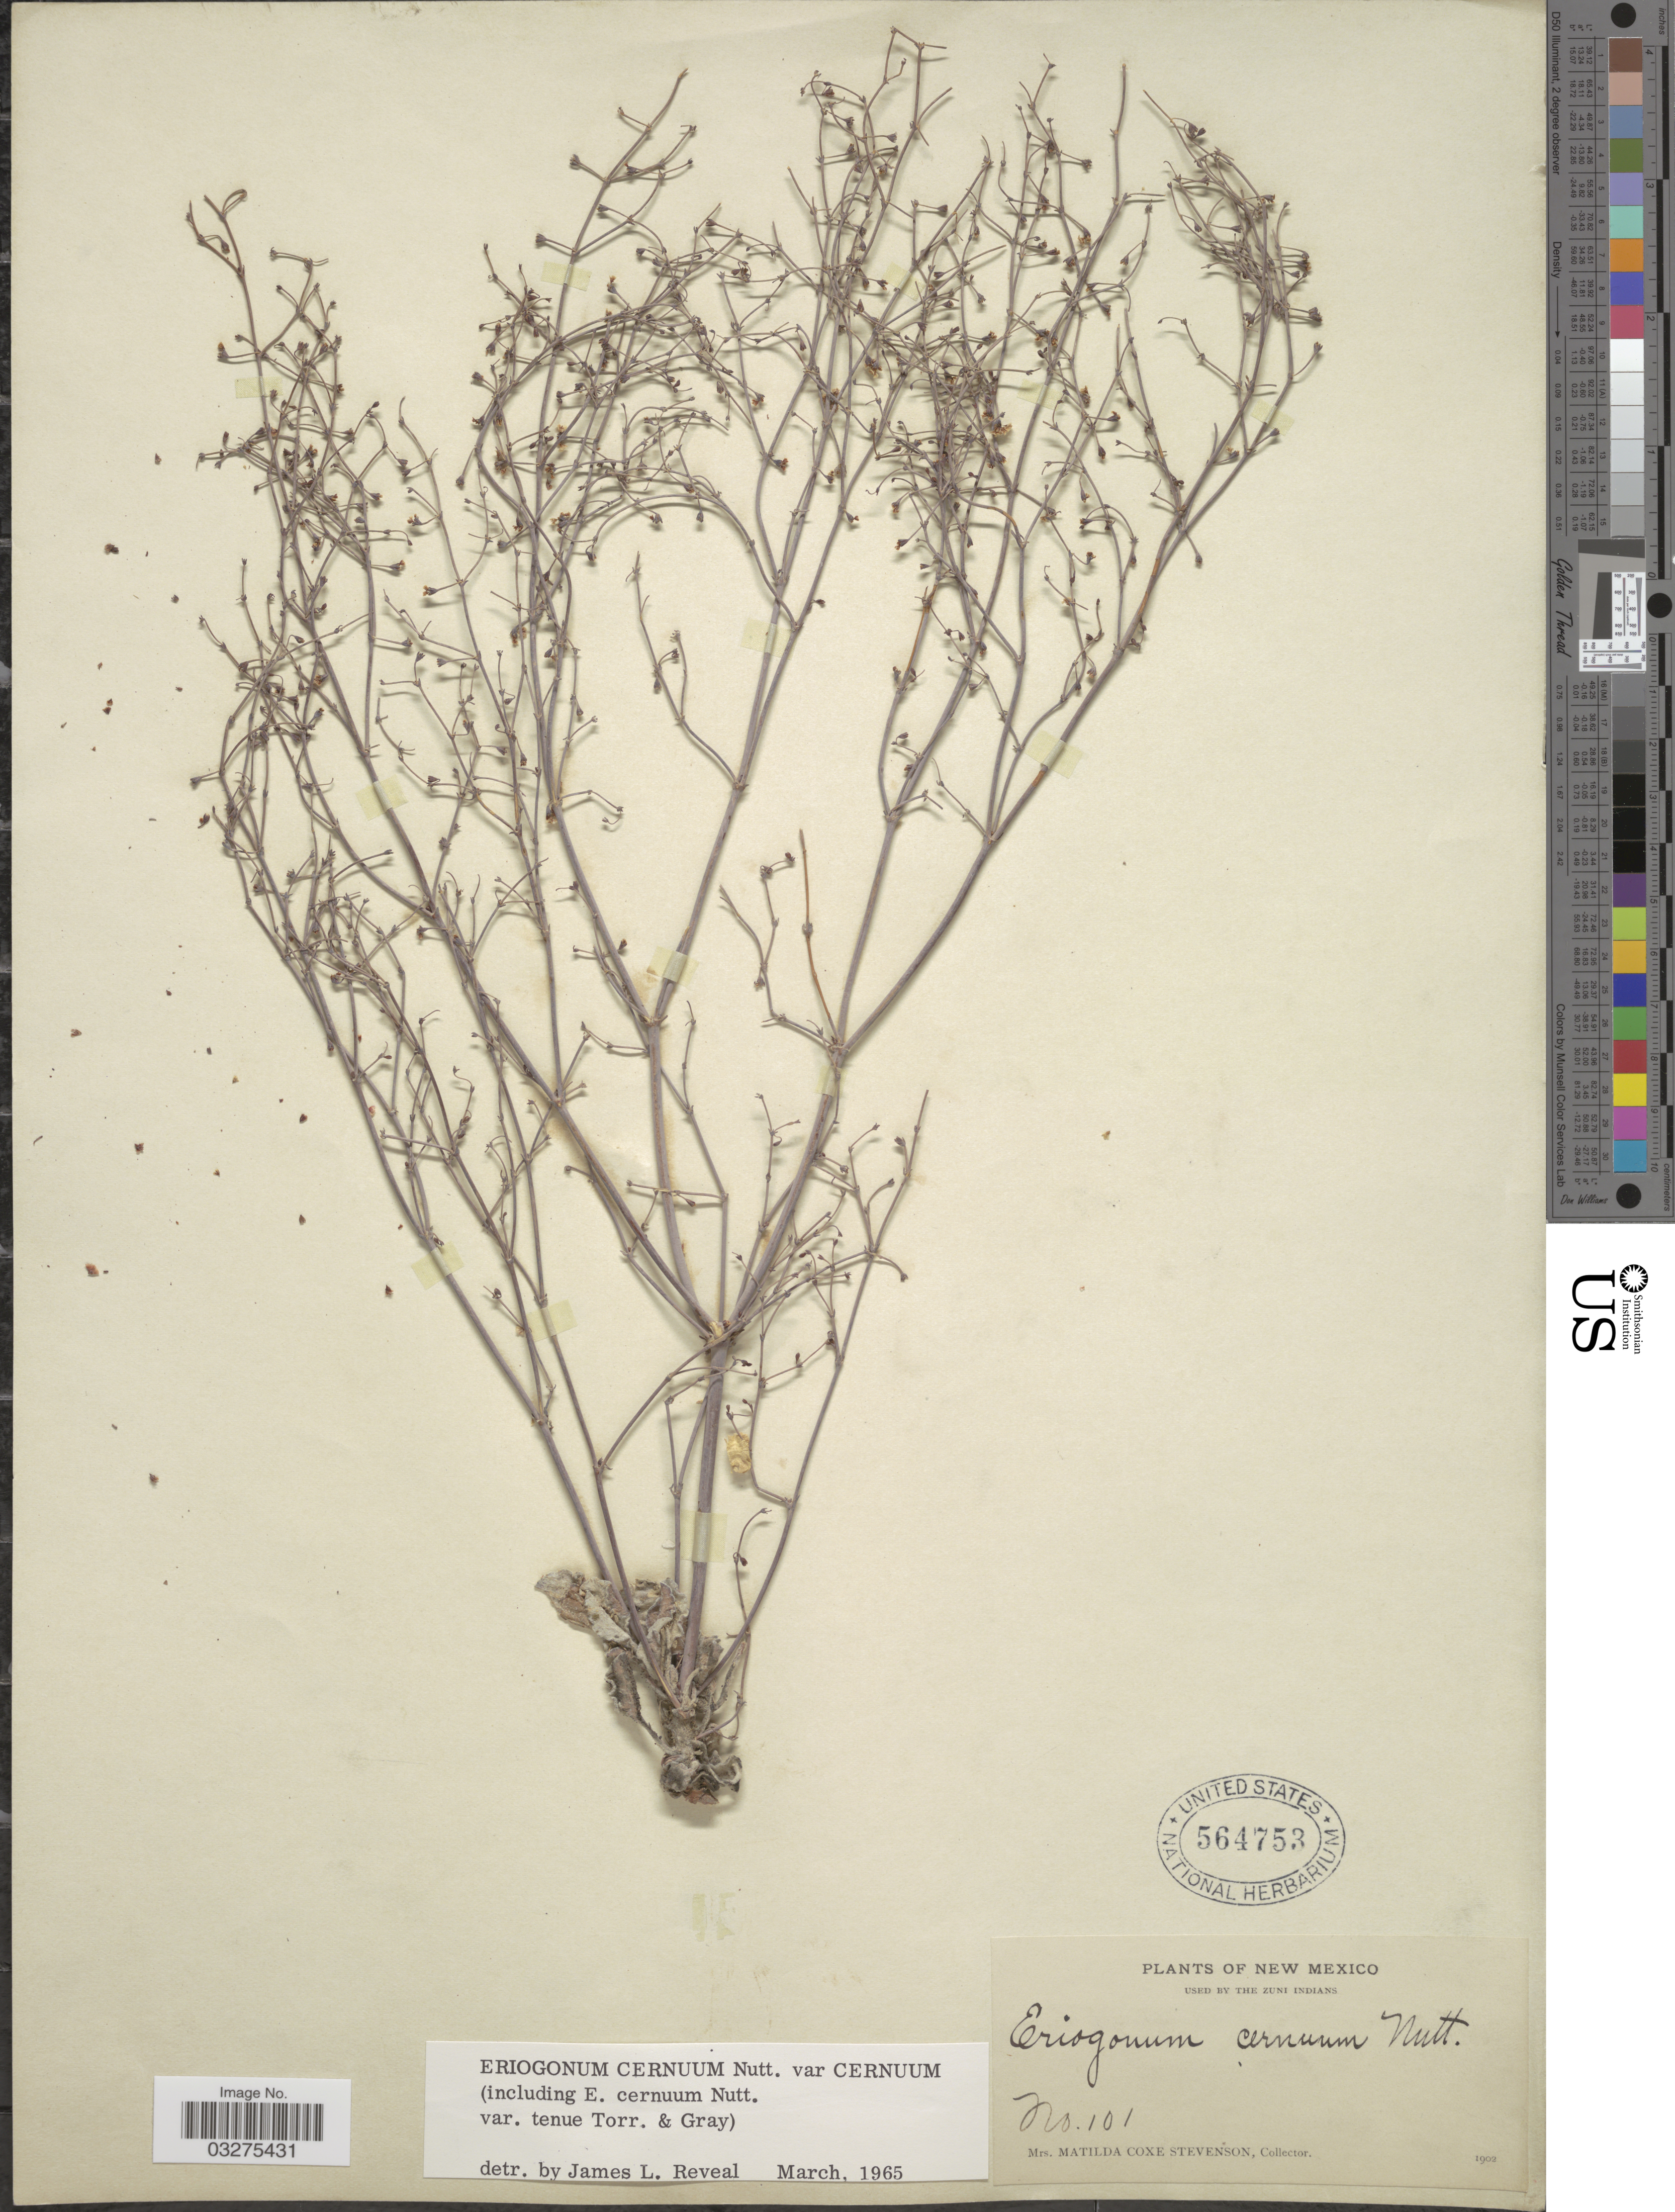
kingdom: Plantae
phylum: Tracheophyta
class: Magnoliopsida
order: Caryophyllales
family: Polygonaceae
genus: Eriogonum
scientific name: Eriogonum cernuum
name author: Nutt.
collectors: M. Stevenson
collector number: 101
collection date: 1902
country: United States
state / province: New Mexico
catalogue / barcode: US 564753